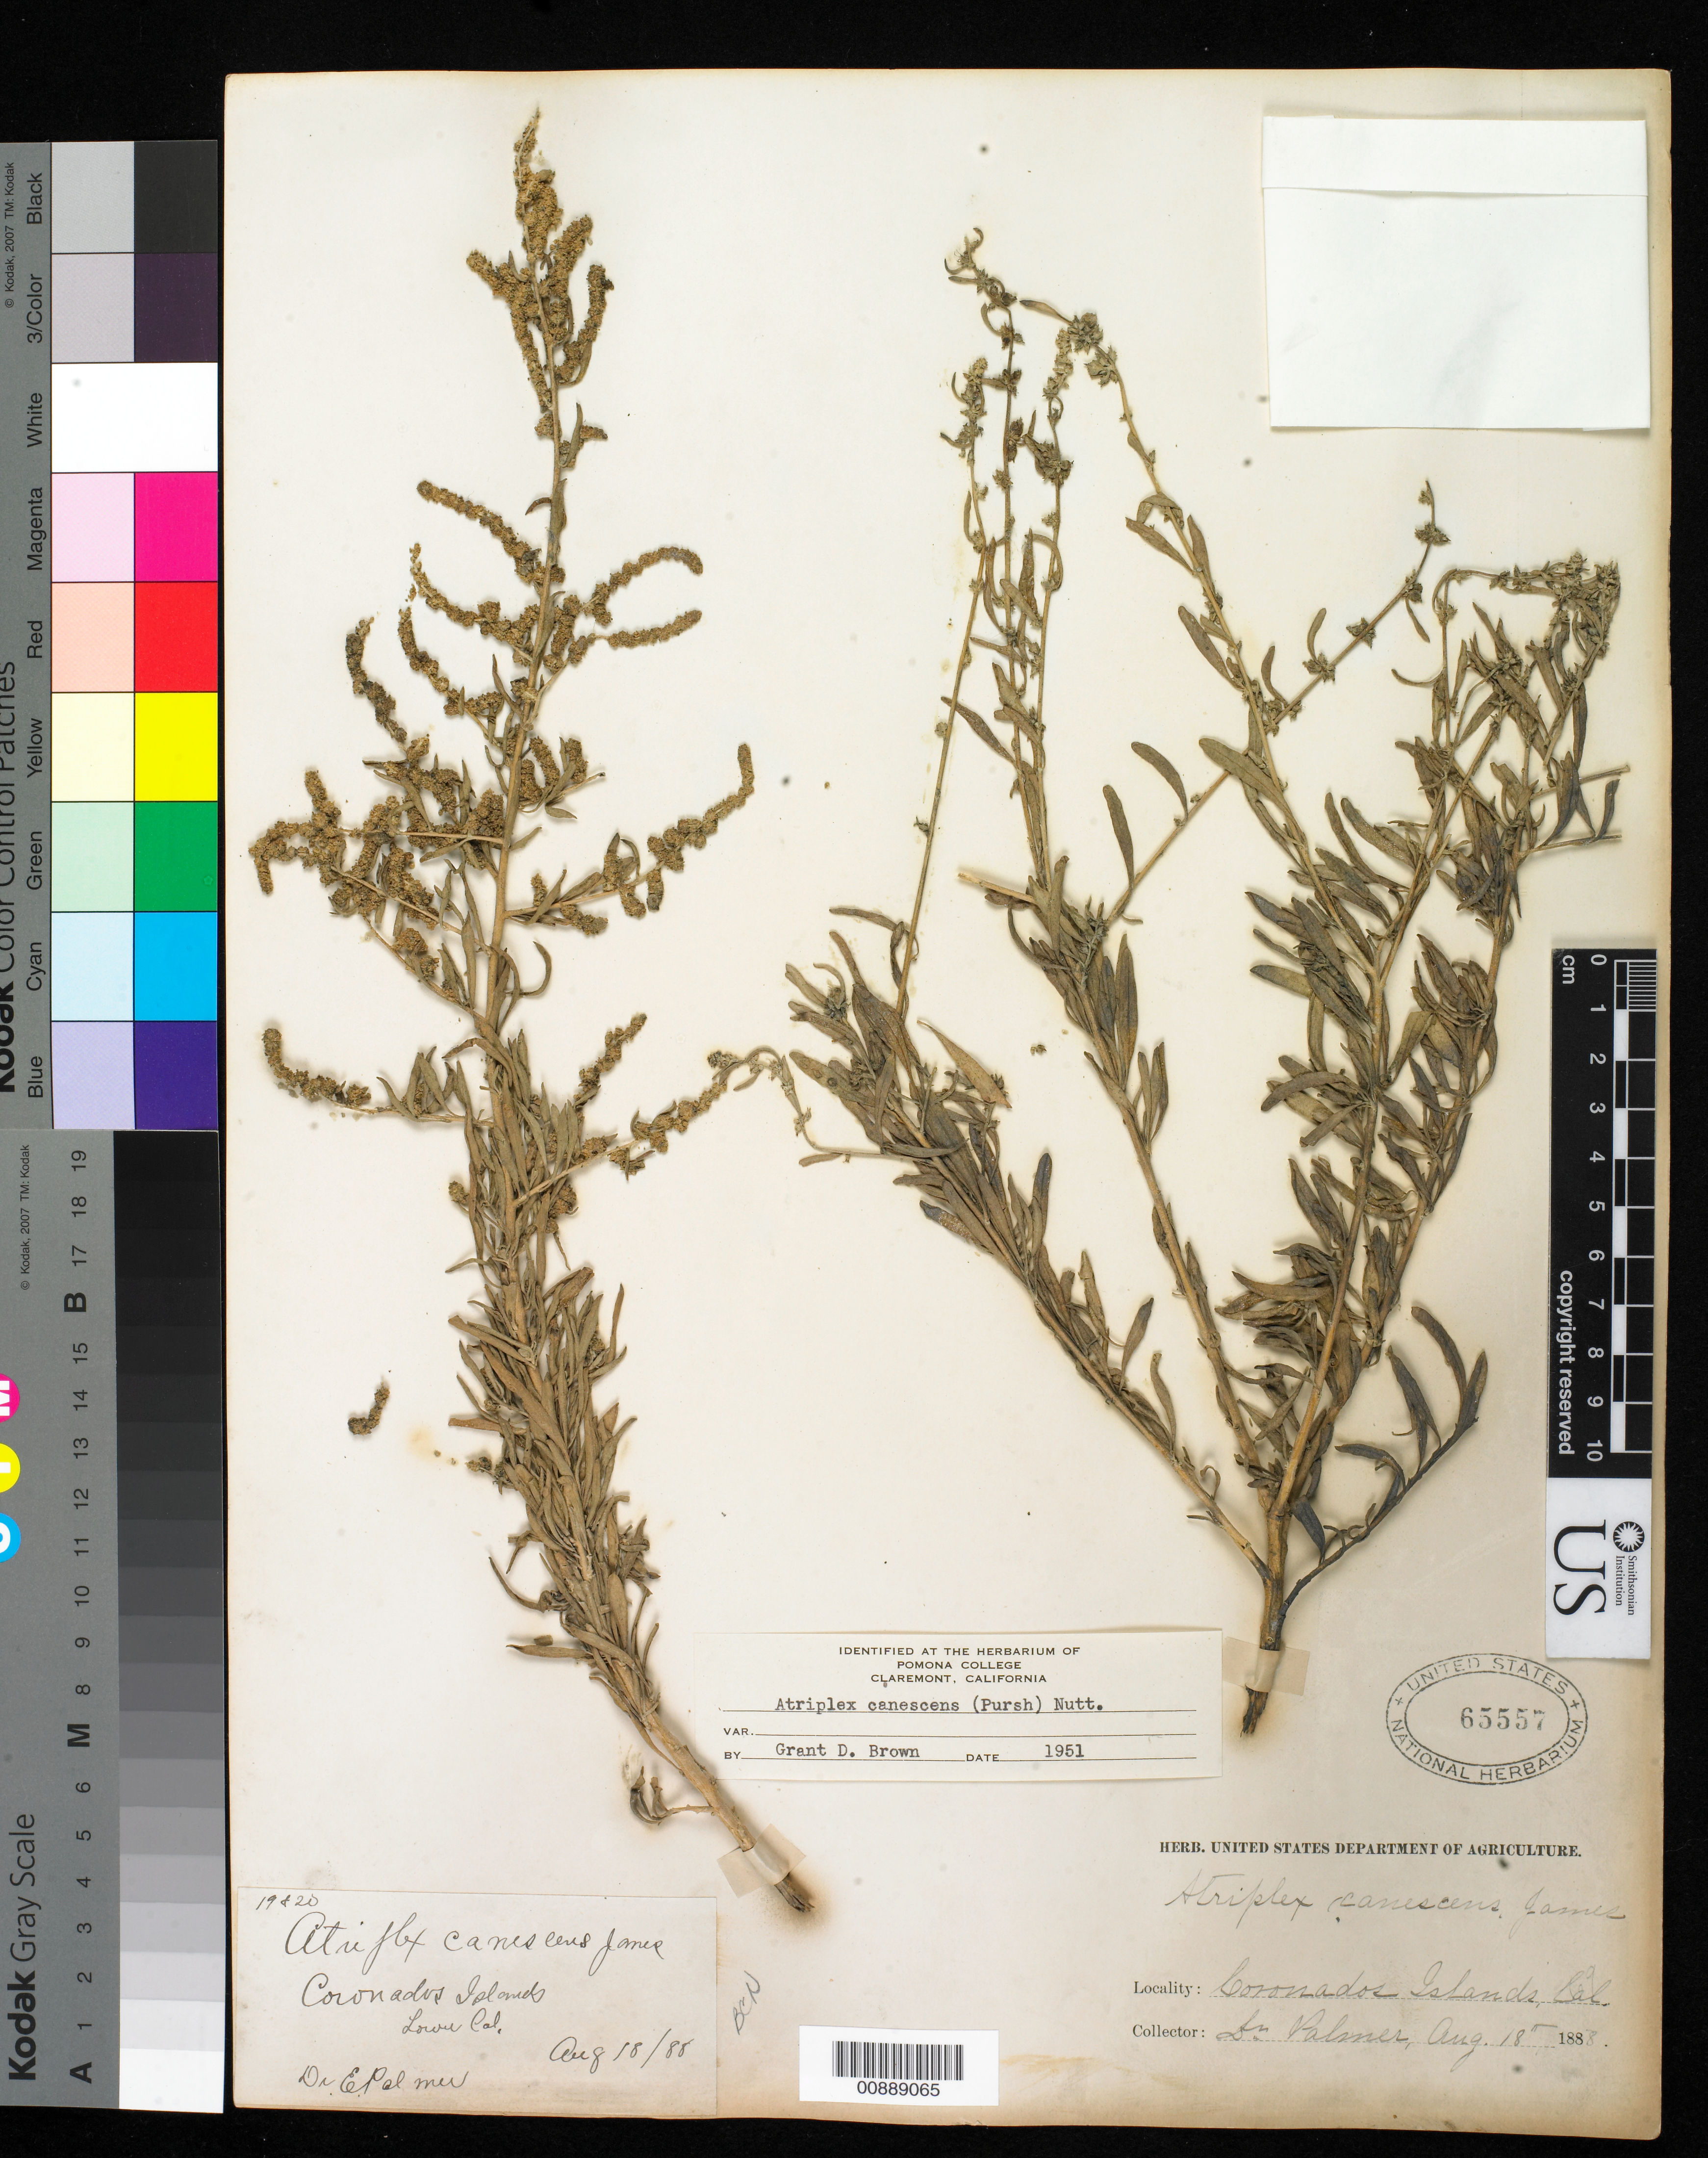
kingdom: Plantae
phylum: Tracheophyta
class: Magnoliopsida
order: Caryophyllales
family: Amaranthaceae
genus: Atriplex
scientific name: Atriplex canescens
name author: (Pursh) Nutt.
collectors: E. Palmer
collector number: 19 & 20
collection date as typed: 18 Aug 1888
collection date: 1888-08-18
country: Mexico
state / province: Baja California Sur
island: Coronados I.s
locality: Coronados Islands, Baja California.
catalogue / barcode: US 65557